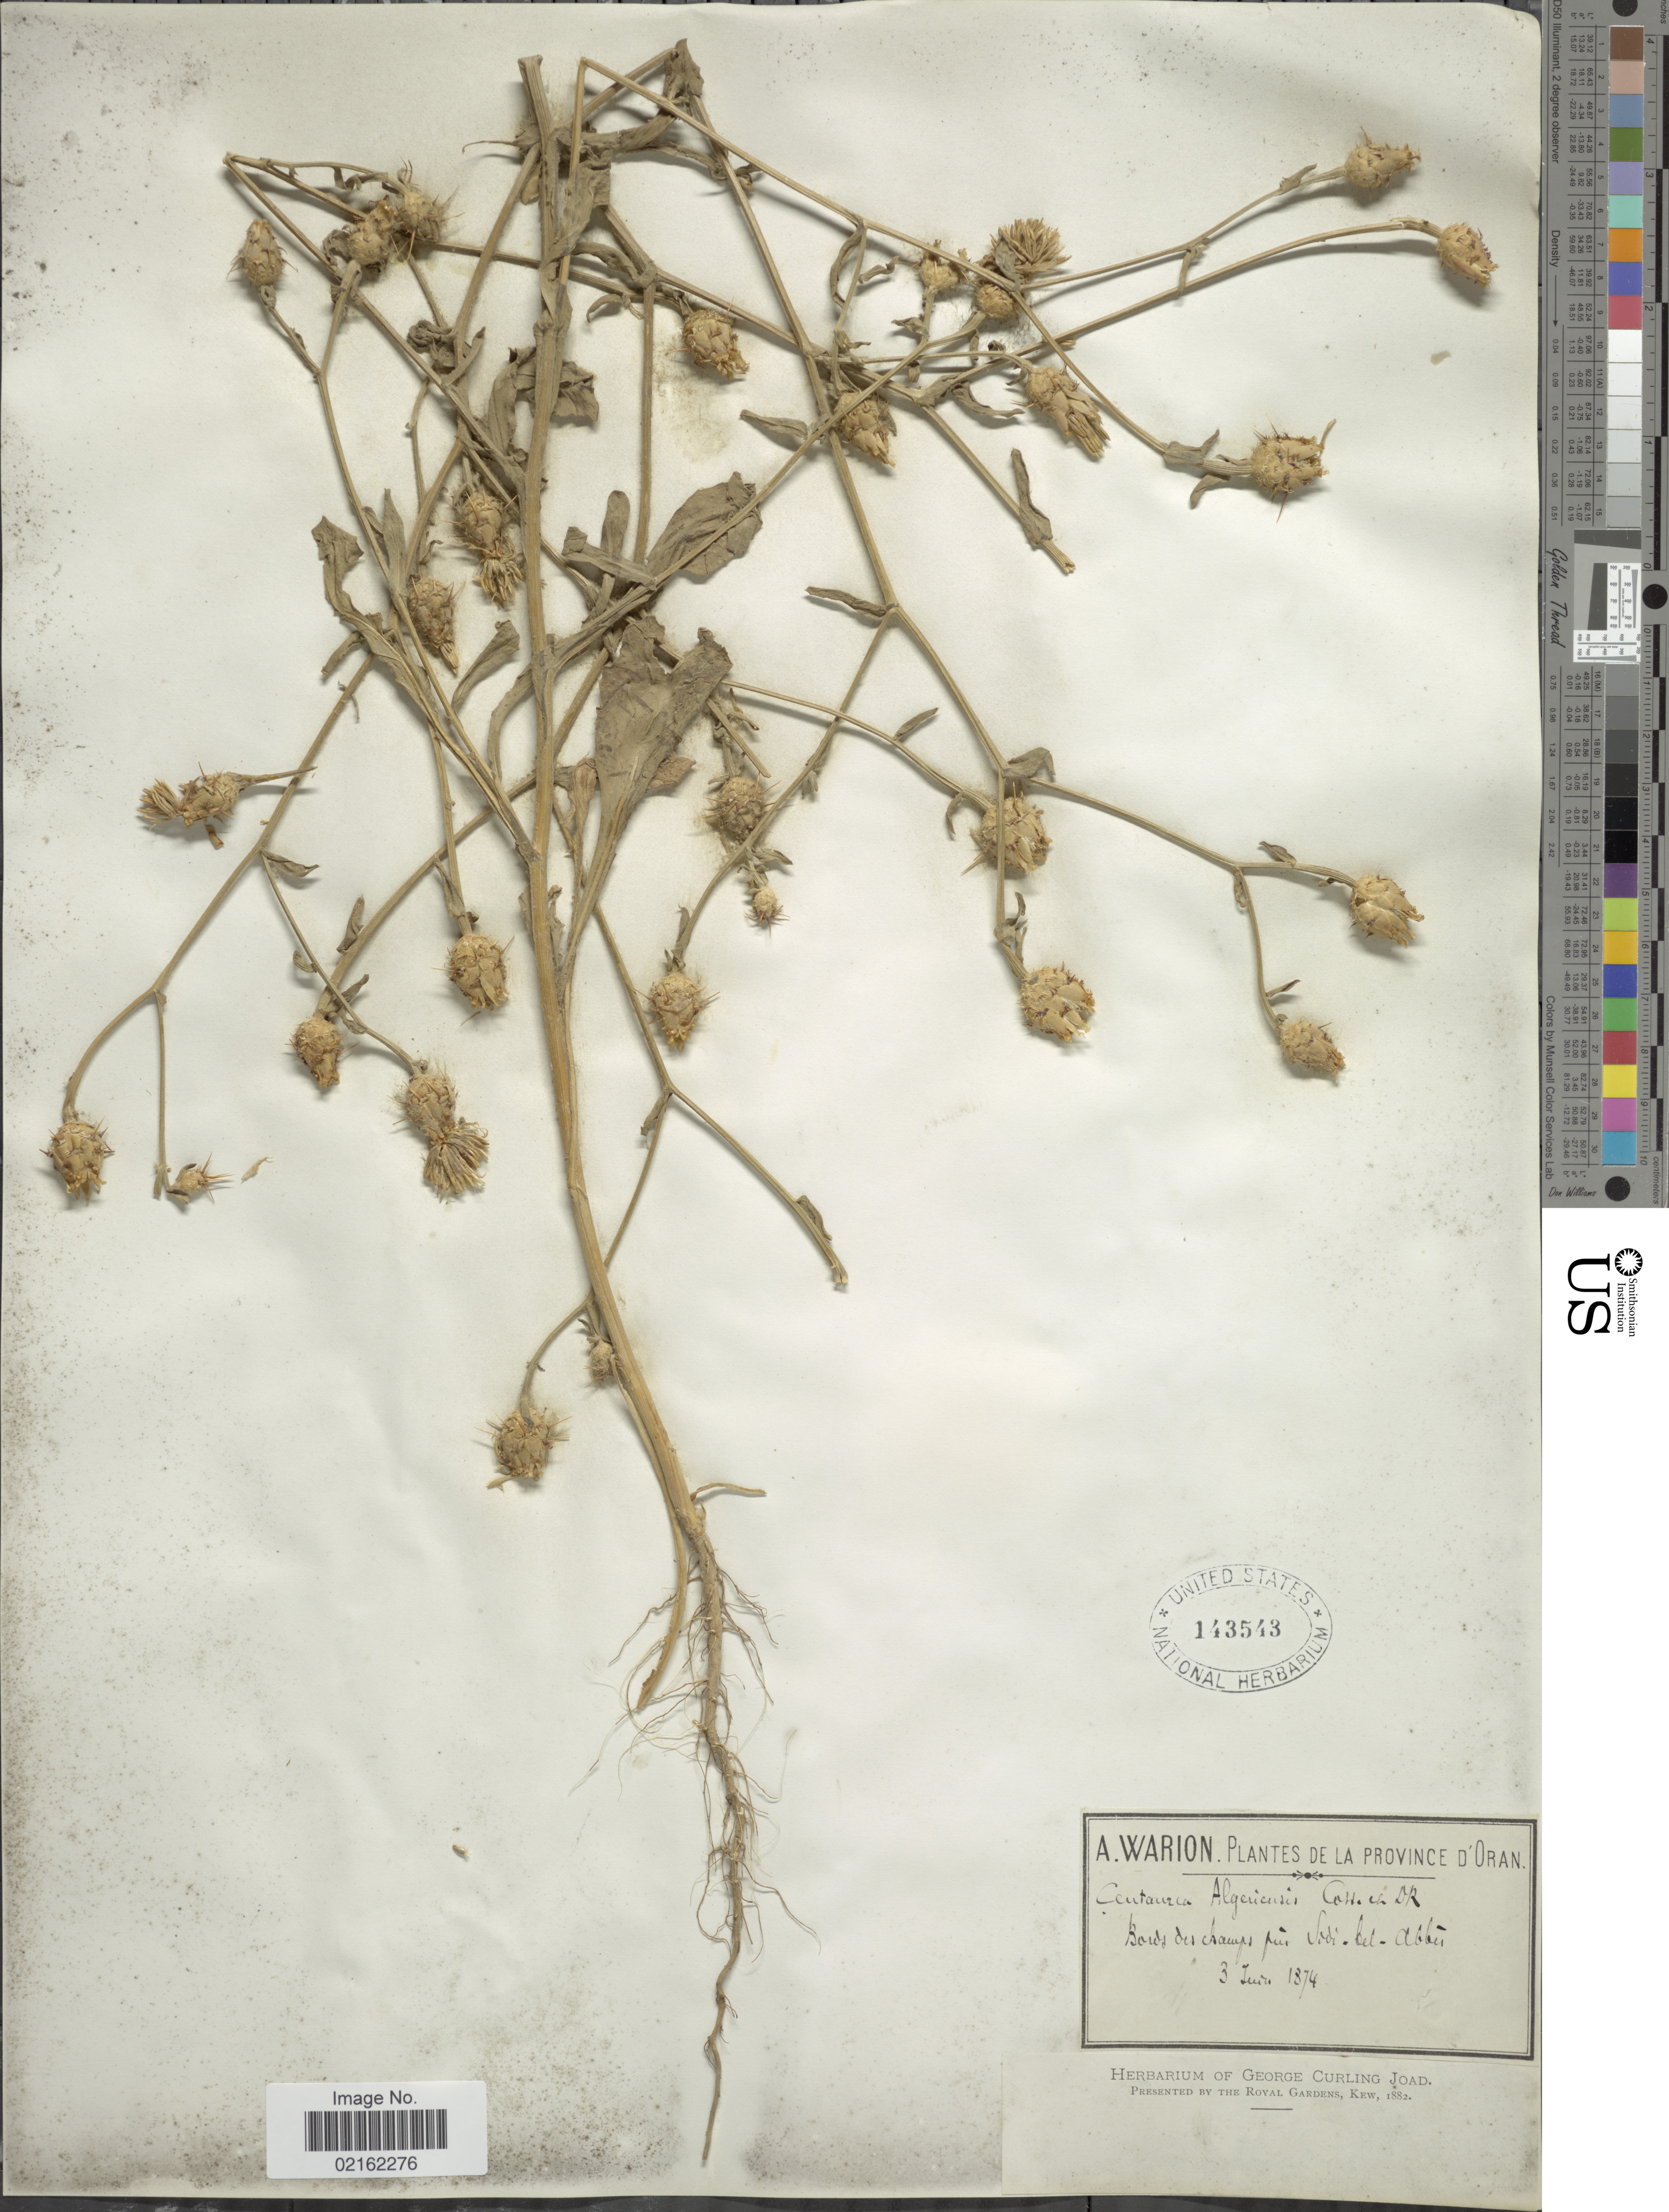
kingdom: Plantae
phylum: Tracheophyta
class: Magnoliopsida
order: Asterales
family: Asteraceae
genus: Centaurea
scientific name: Centaurea diluta subsp. algeriensis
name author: (Coss. & Durieu) Maire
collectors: A. Warion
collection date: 1874-06-03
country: Algeria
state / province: Oran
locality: Bords des champs a Sidi-bei-Abbes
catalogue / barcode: US 143543